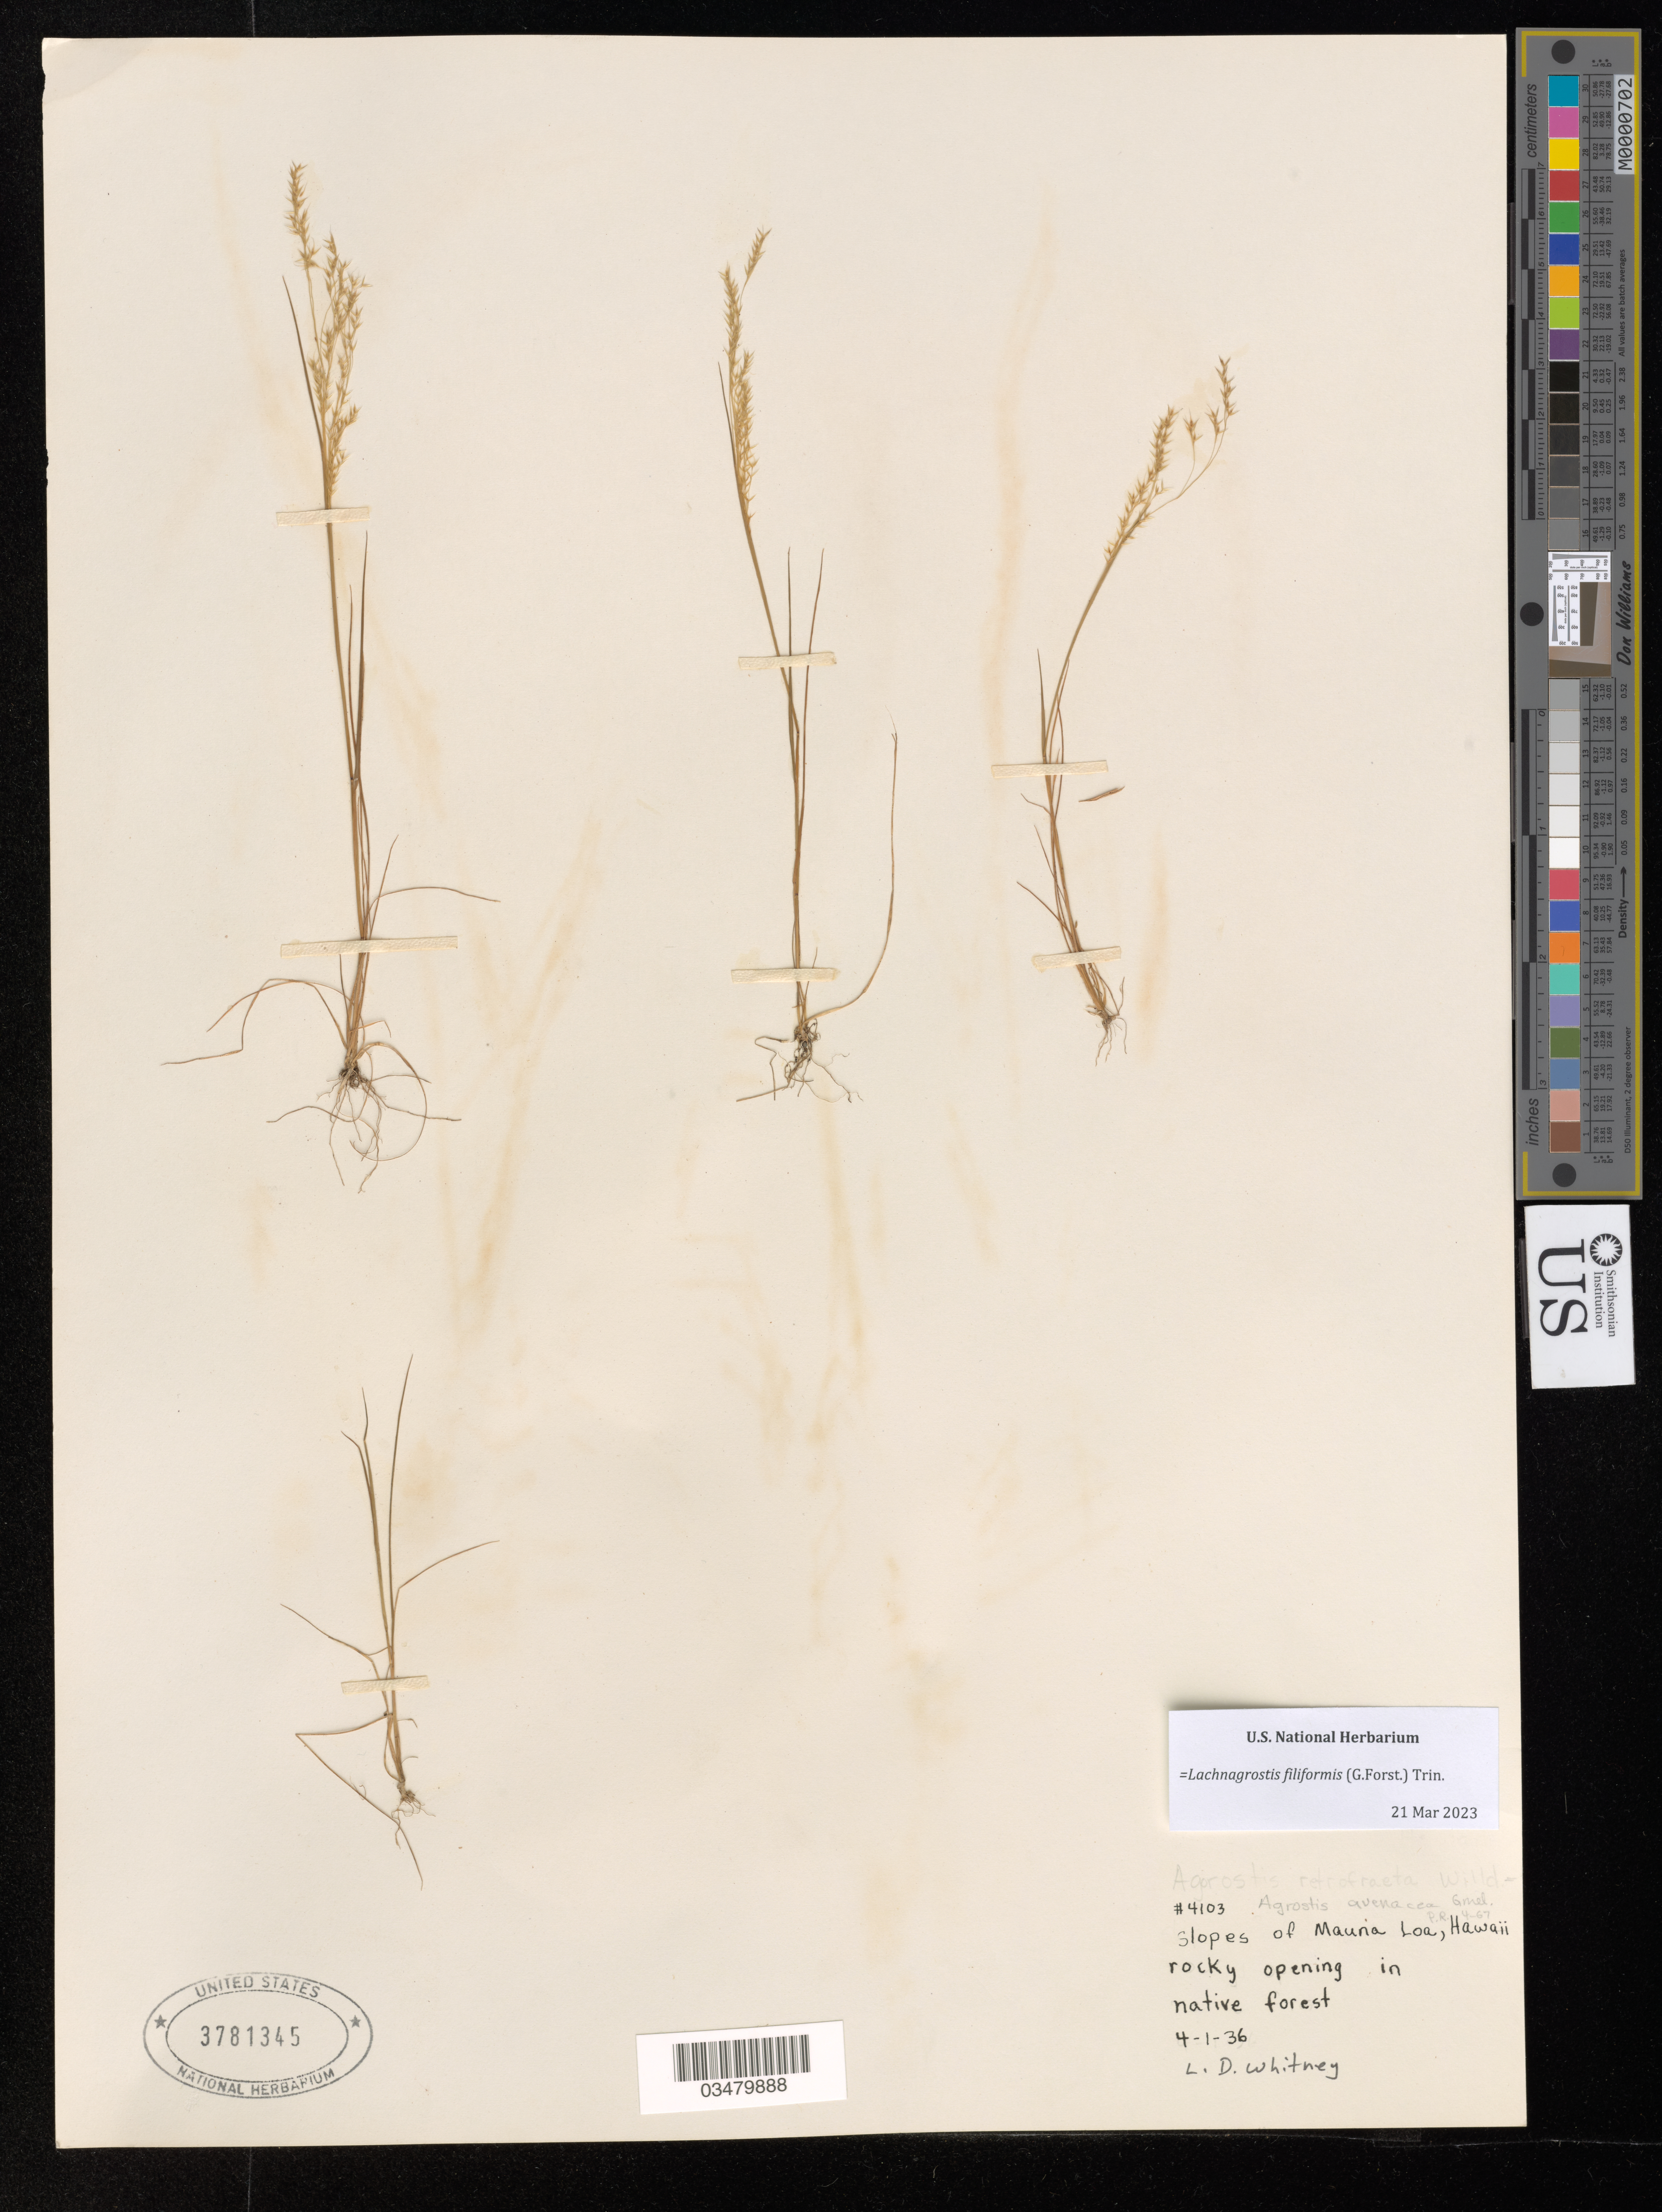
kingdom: Plantae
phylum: Tracheophyta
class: Liliopsida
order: Poales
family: Poaceae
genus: Lachnagrostis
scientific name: Lachnagrostis filiformis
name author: (J.R. Forst.) Trin.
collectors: L. Whitney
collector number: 4103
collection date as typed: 1 Apr 1936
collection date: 1936-04-01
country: United States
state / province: Hawaii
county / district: Hawaii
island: Hawaii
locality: Slopes of Mauna Loa, rocky opening in native forest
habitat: Forest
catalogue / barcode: US 3781345